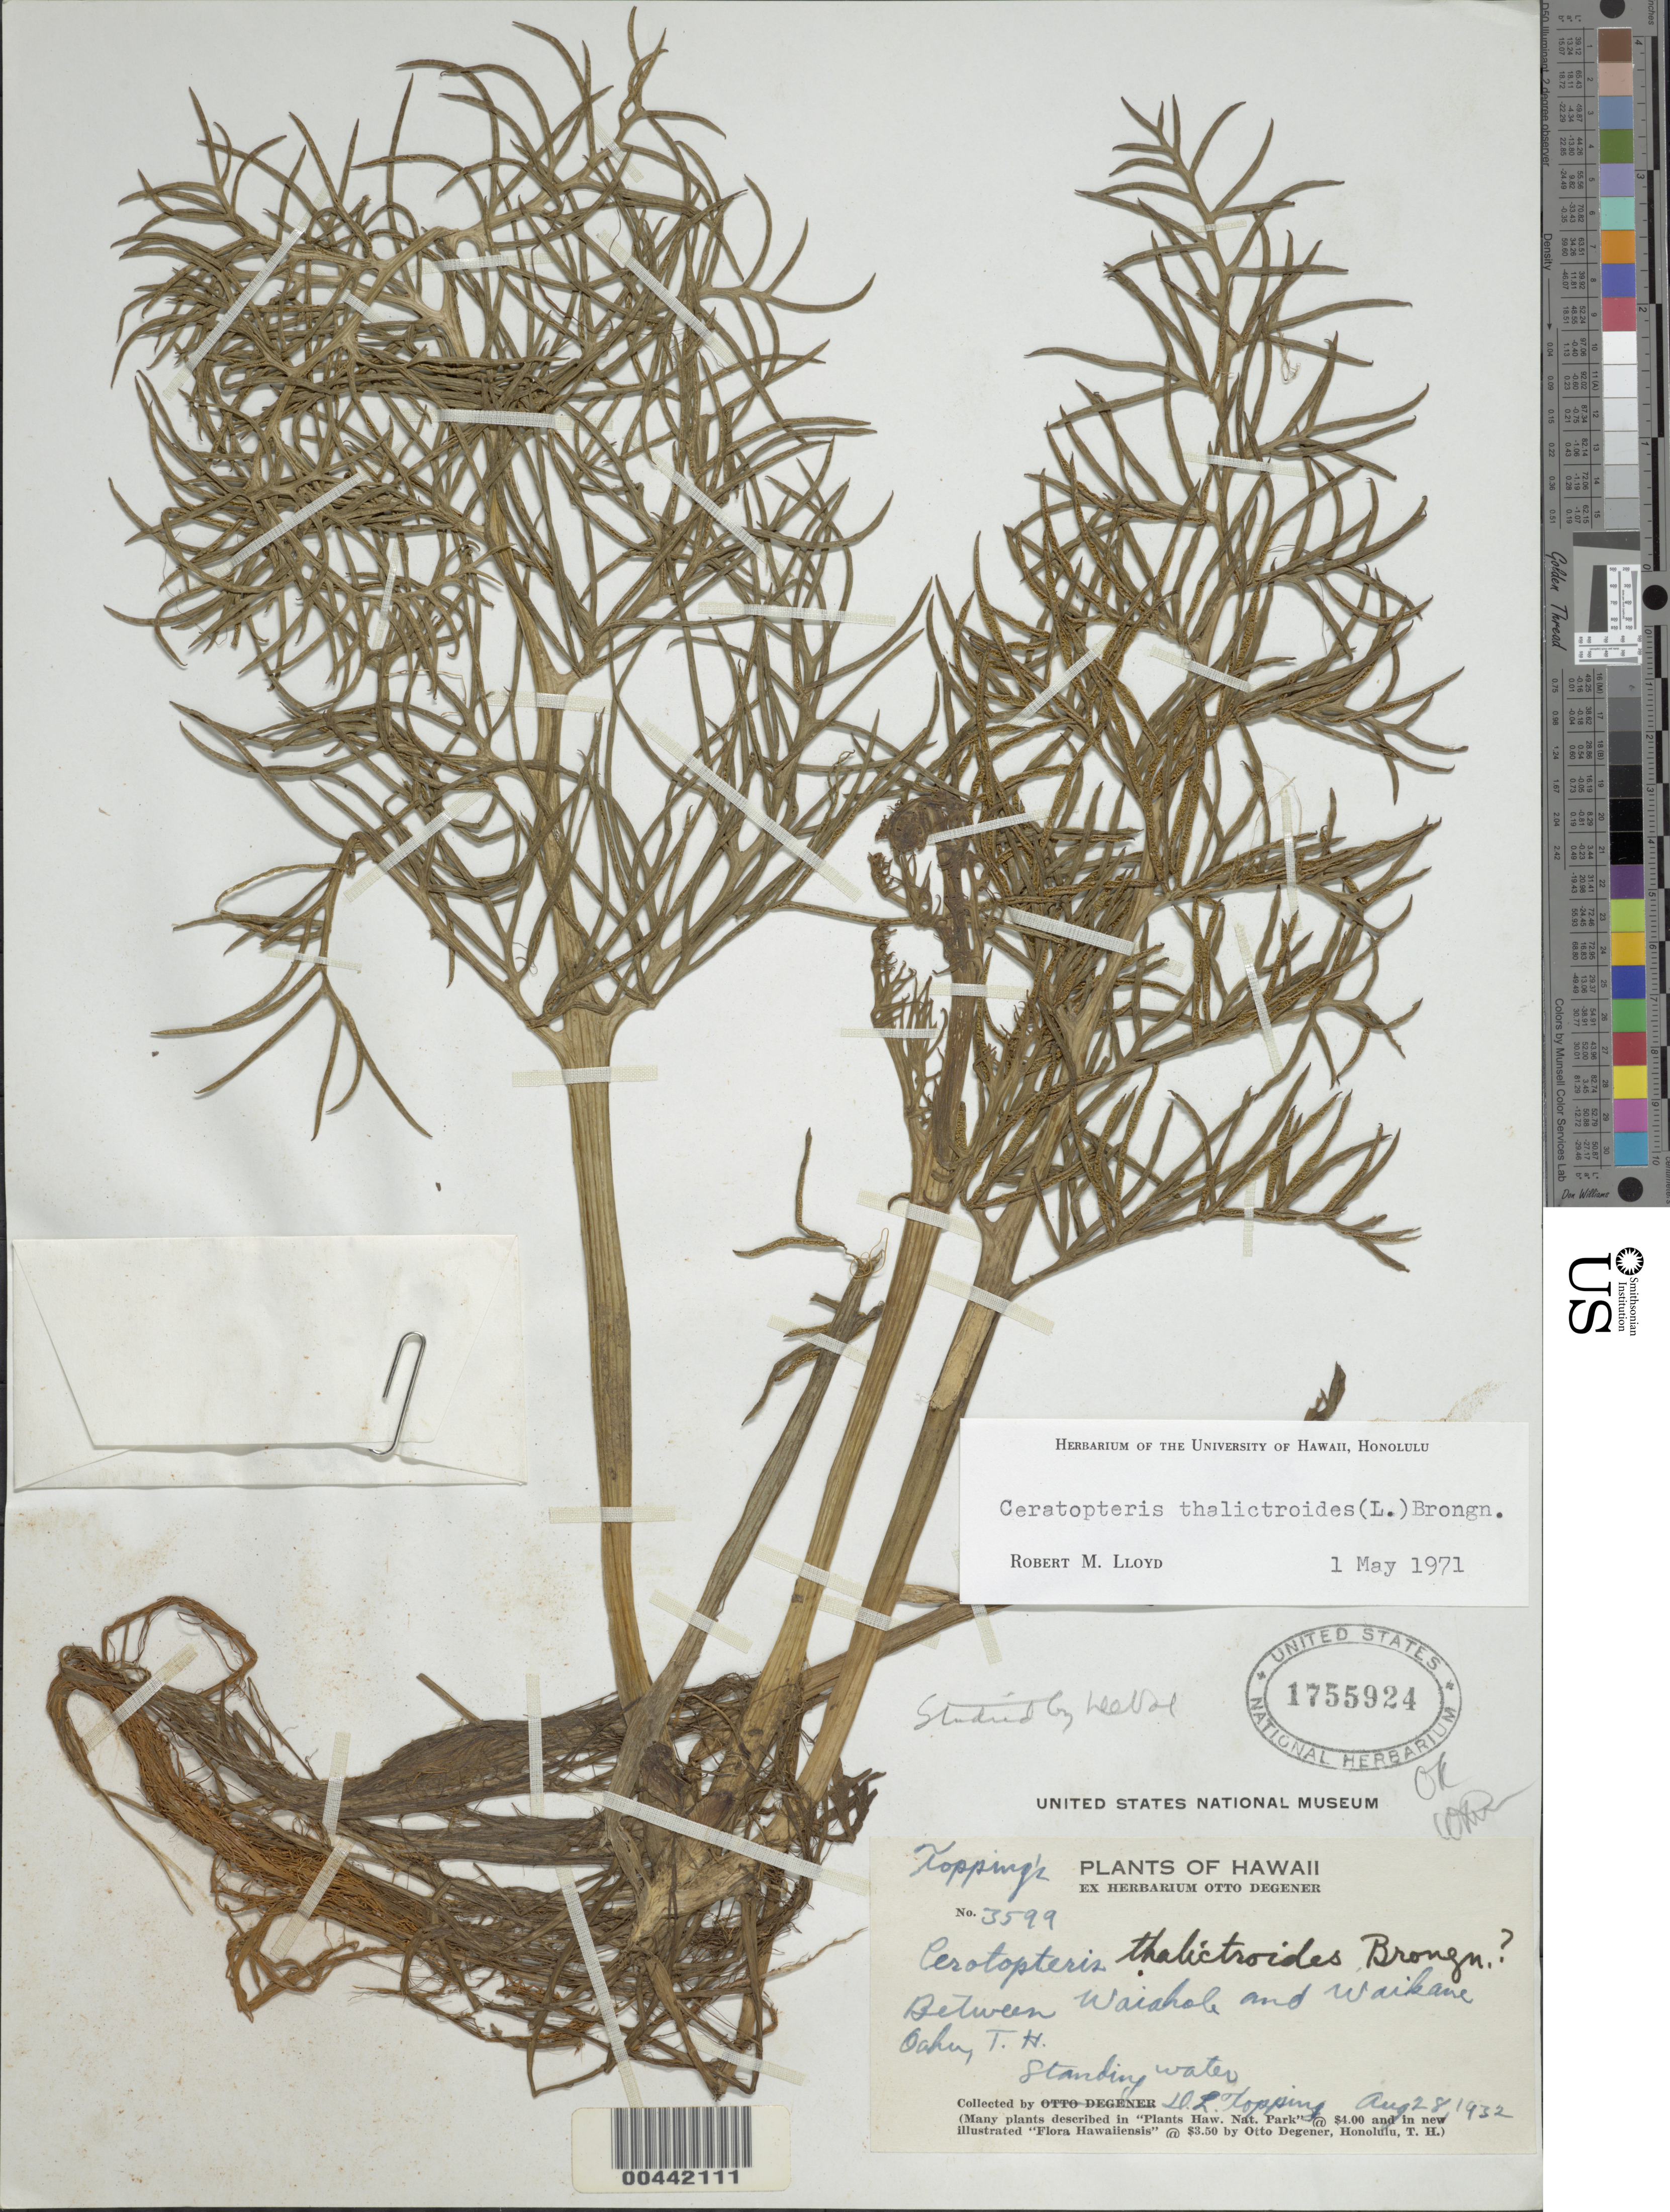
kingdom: Plantae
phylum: Tracheophyta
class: Polypodiopsida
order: Polypodiales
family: Pteridaceae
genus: Ceratopteris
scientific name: Ceratopteris thalictroides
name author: (L.) Brongn.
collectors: D. L. Topping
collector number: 3599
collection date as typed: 28 Aug 1932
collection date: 1932-08-28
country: United States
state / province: Hawaii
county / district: Honolulu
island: Oahu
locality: Between Waiahole and Waikane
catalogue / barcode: US 1755924